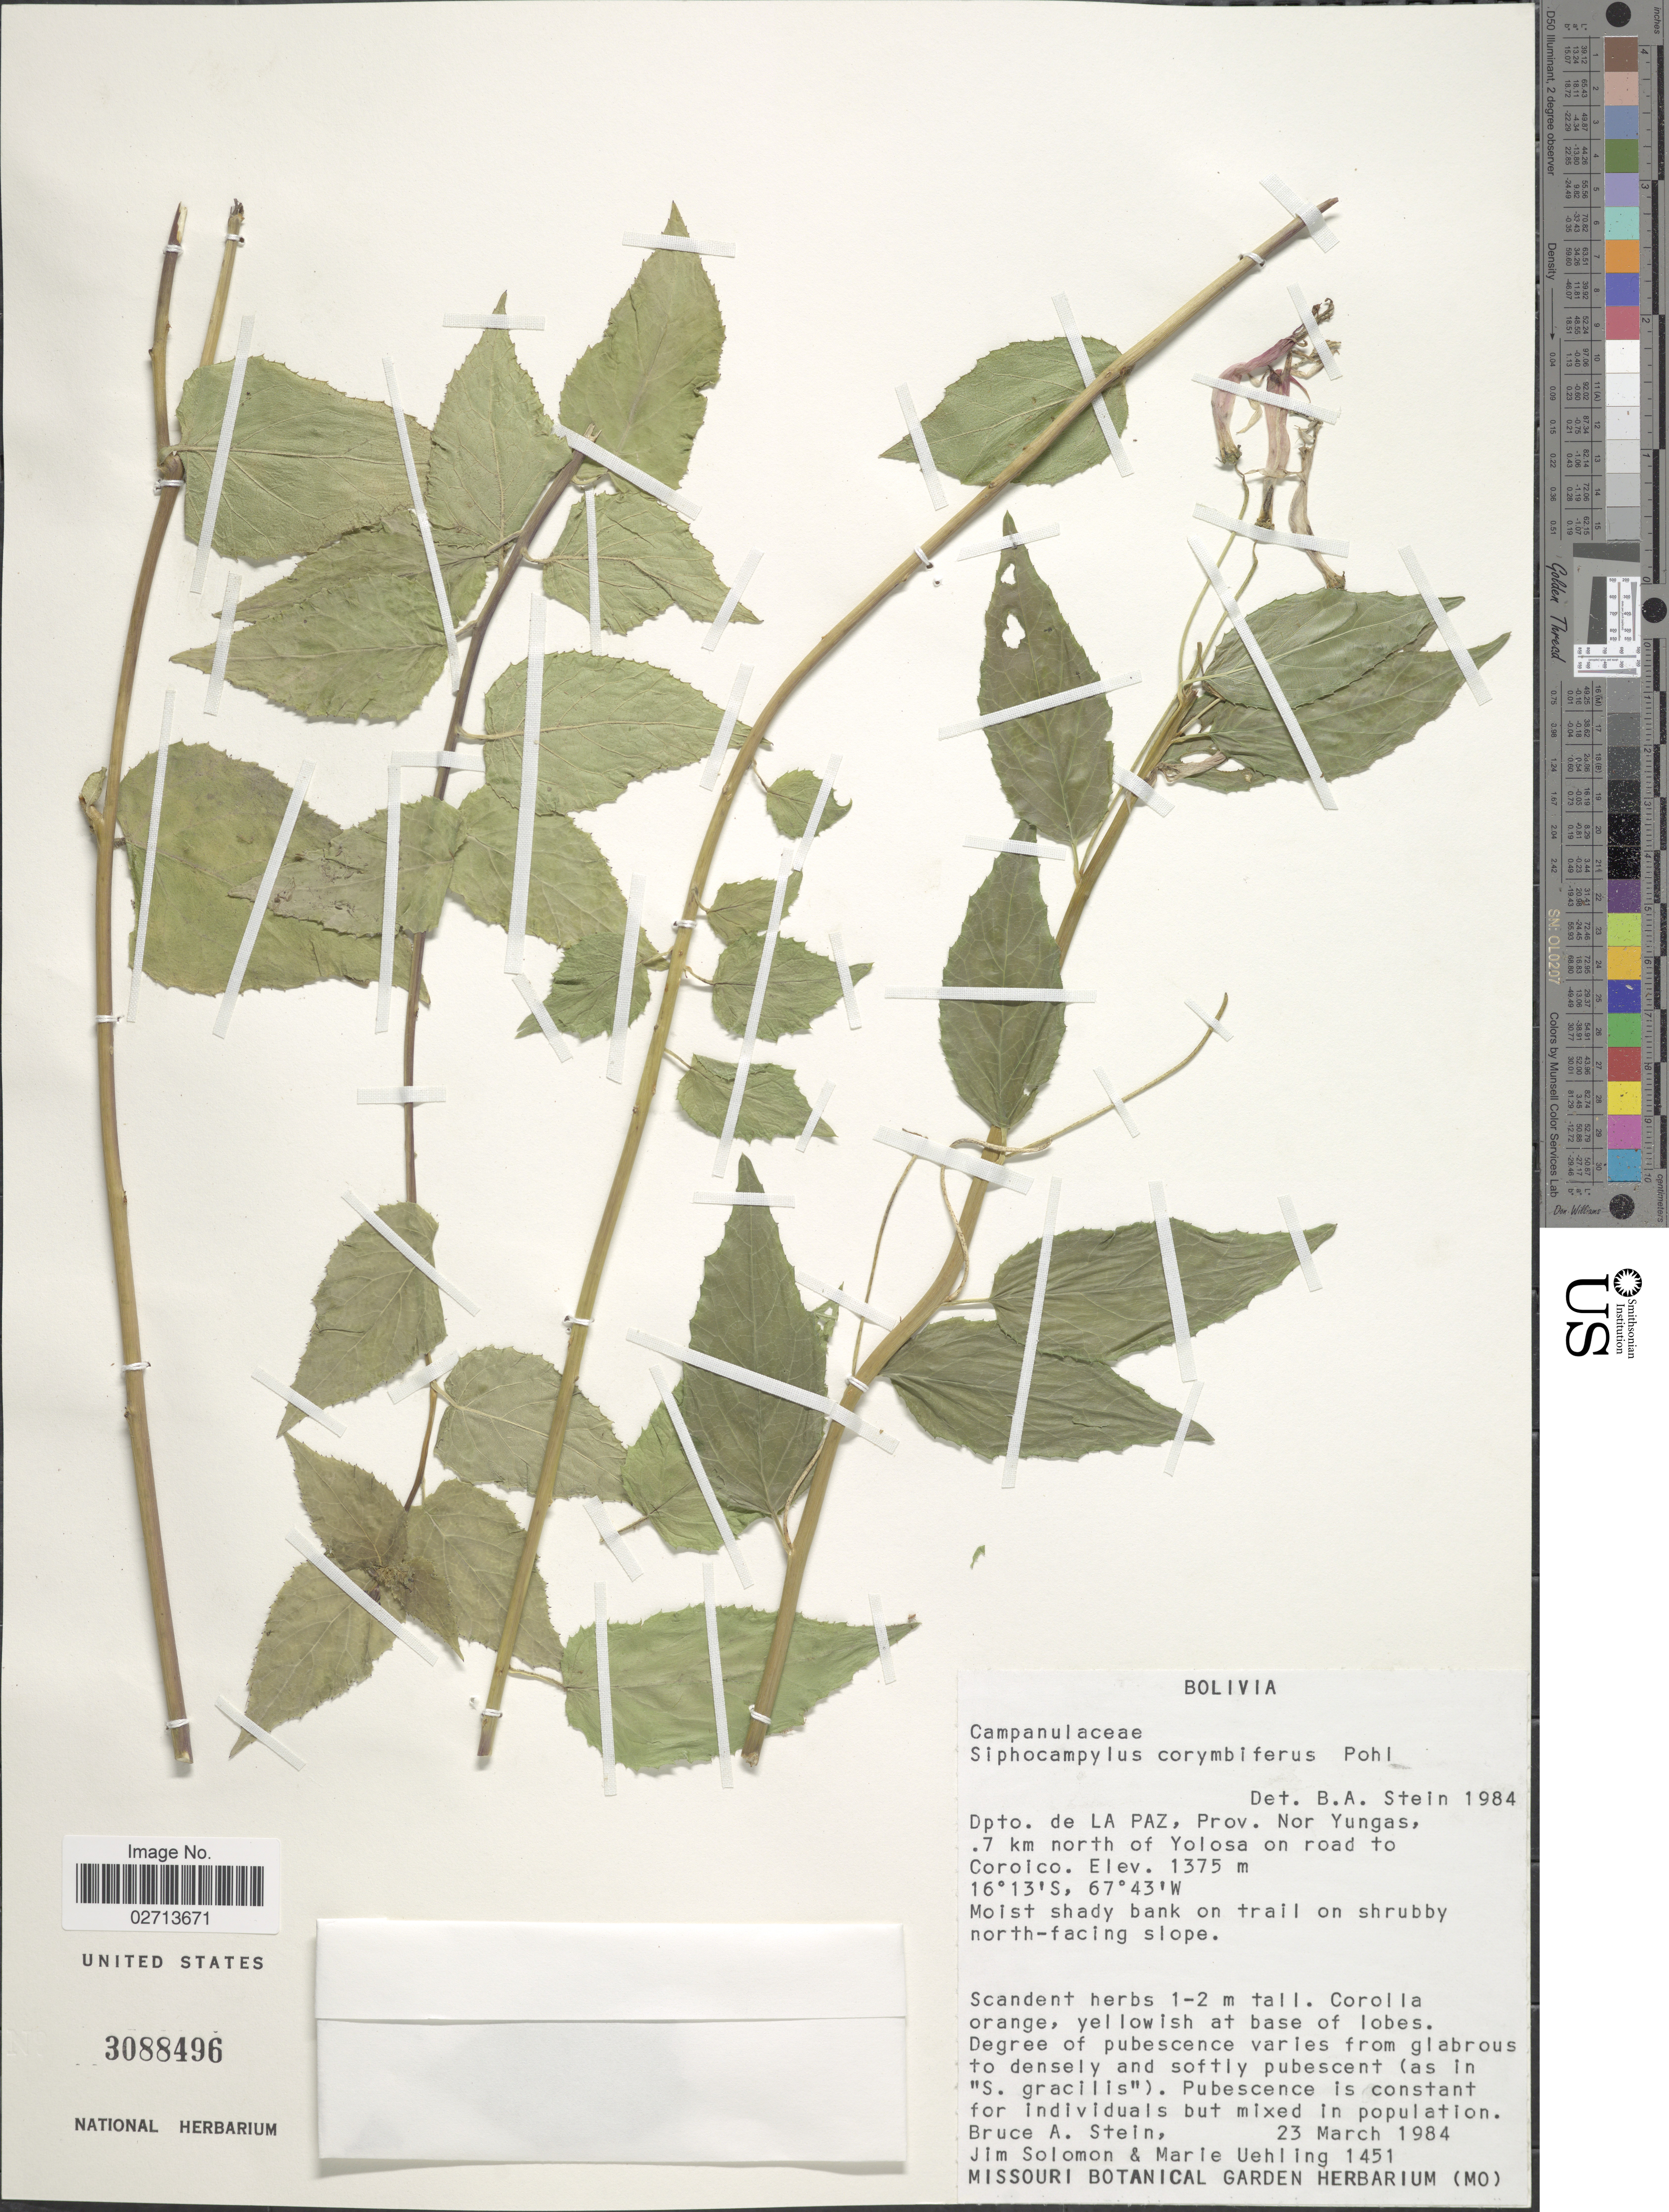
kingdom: Plantae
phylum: Tracheophyta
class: Magnoliopsida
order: Asterales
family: Campanulaceae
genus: Siphocampylus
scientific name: Siphocampylus corymbiferus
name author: Pohl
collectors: J. C. Solomon & M. Uehling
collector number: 1451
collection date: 1984-03-23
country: Bolivia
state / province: La Paz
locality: Prov. Nor Yungas/. 7 km north of Yolosa on road to Coroico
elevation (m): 1375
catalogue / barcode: US 3088496